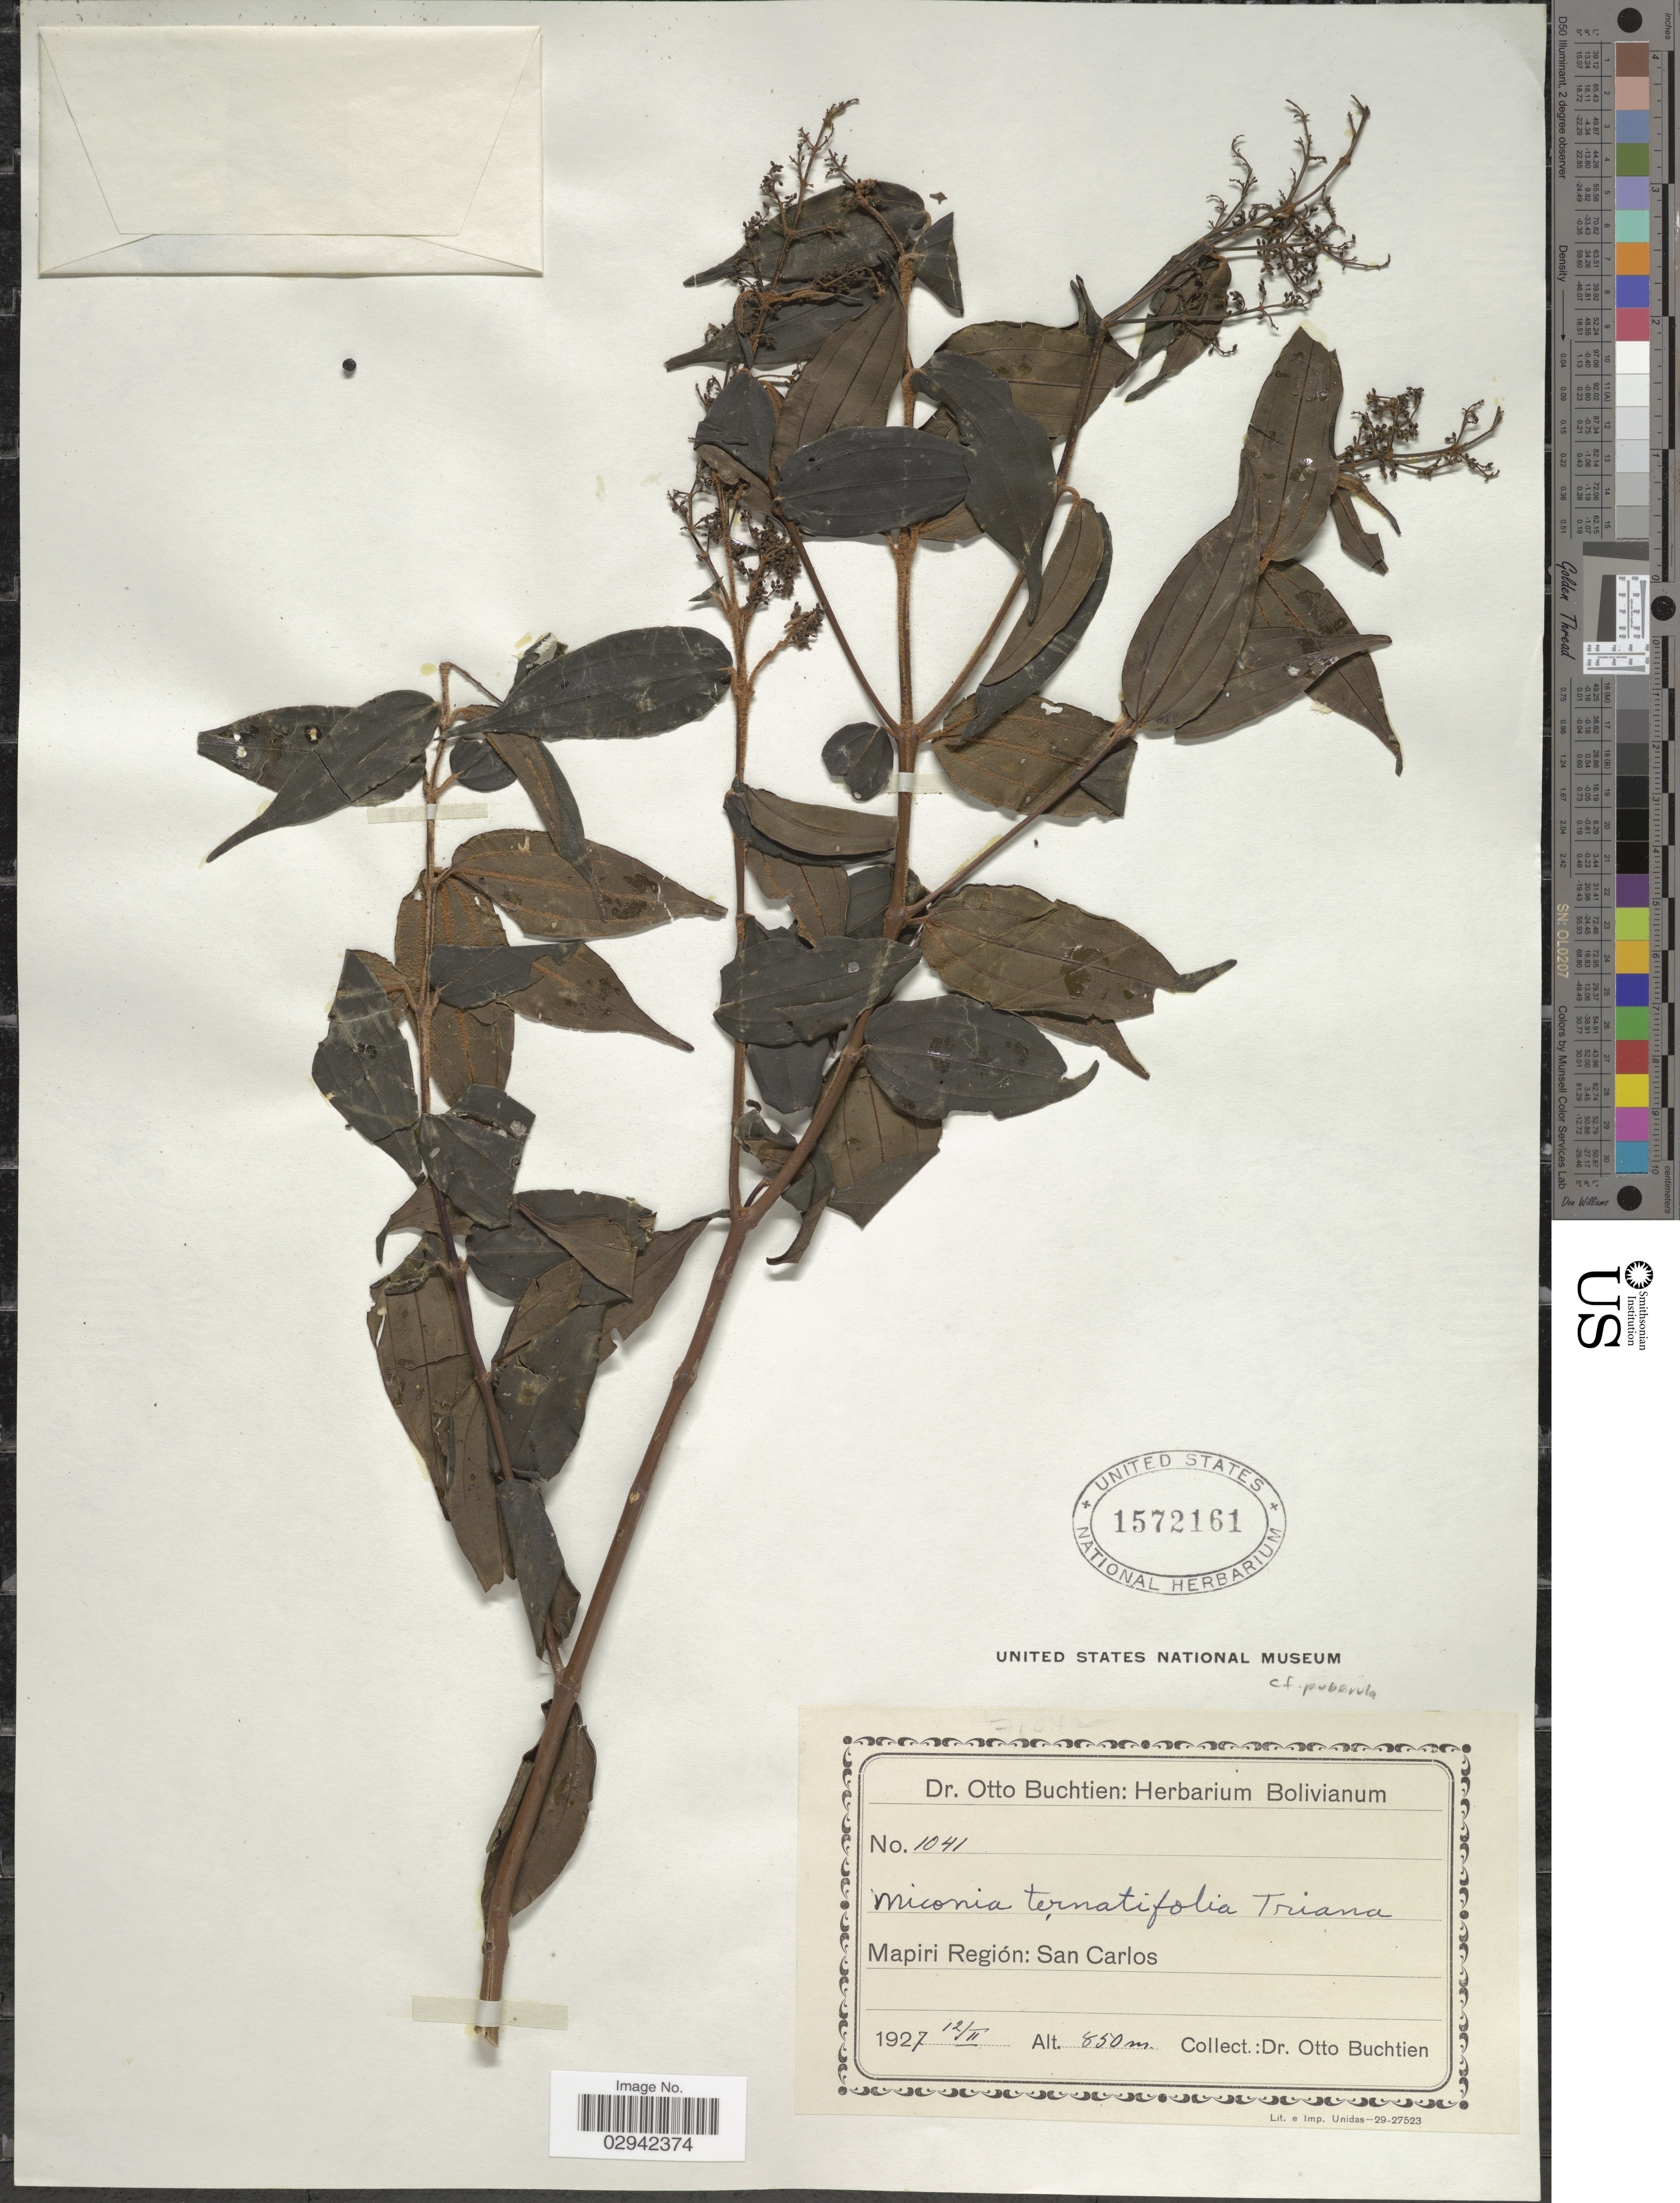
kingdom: Plantae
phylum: Tracheophyta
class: Magnoliopsida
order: Myrtales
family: Melastomataceae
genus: Miconia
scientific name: Miconia puberula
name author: Cogn.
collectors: O. Buchtien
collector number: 1041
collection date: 1927-02-12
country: Bolivia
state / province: La Paz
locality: Mapiri Región: San Carlos.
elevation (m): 850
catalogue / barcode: US 1572161